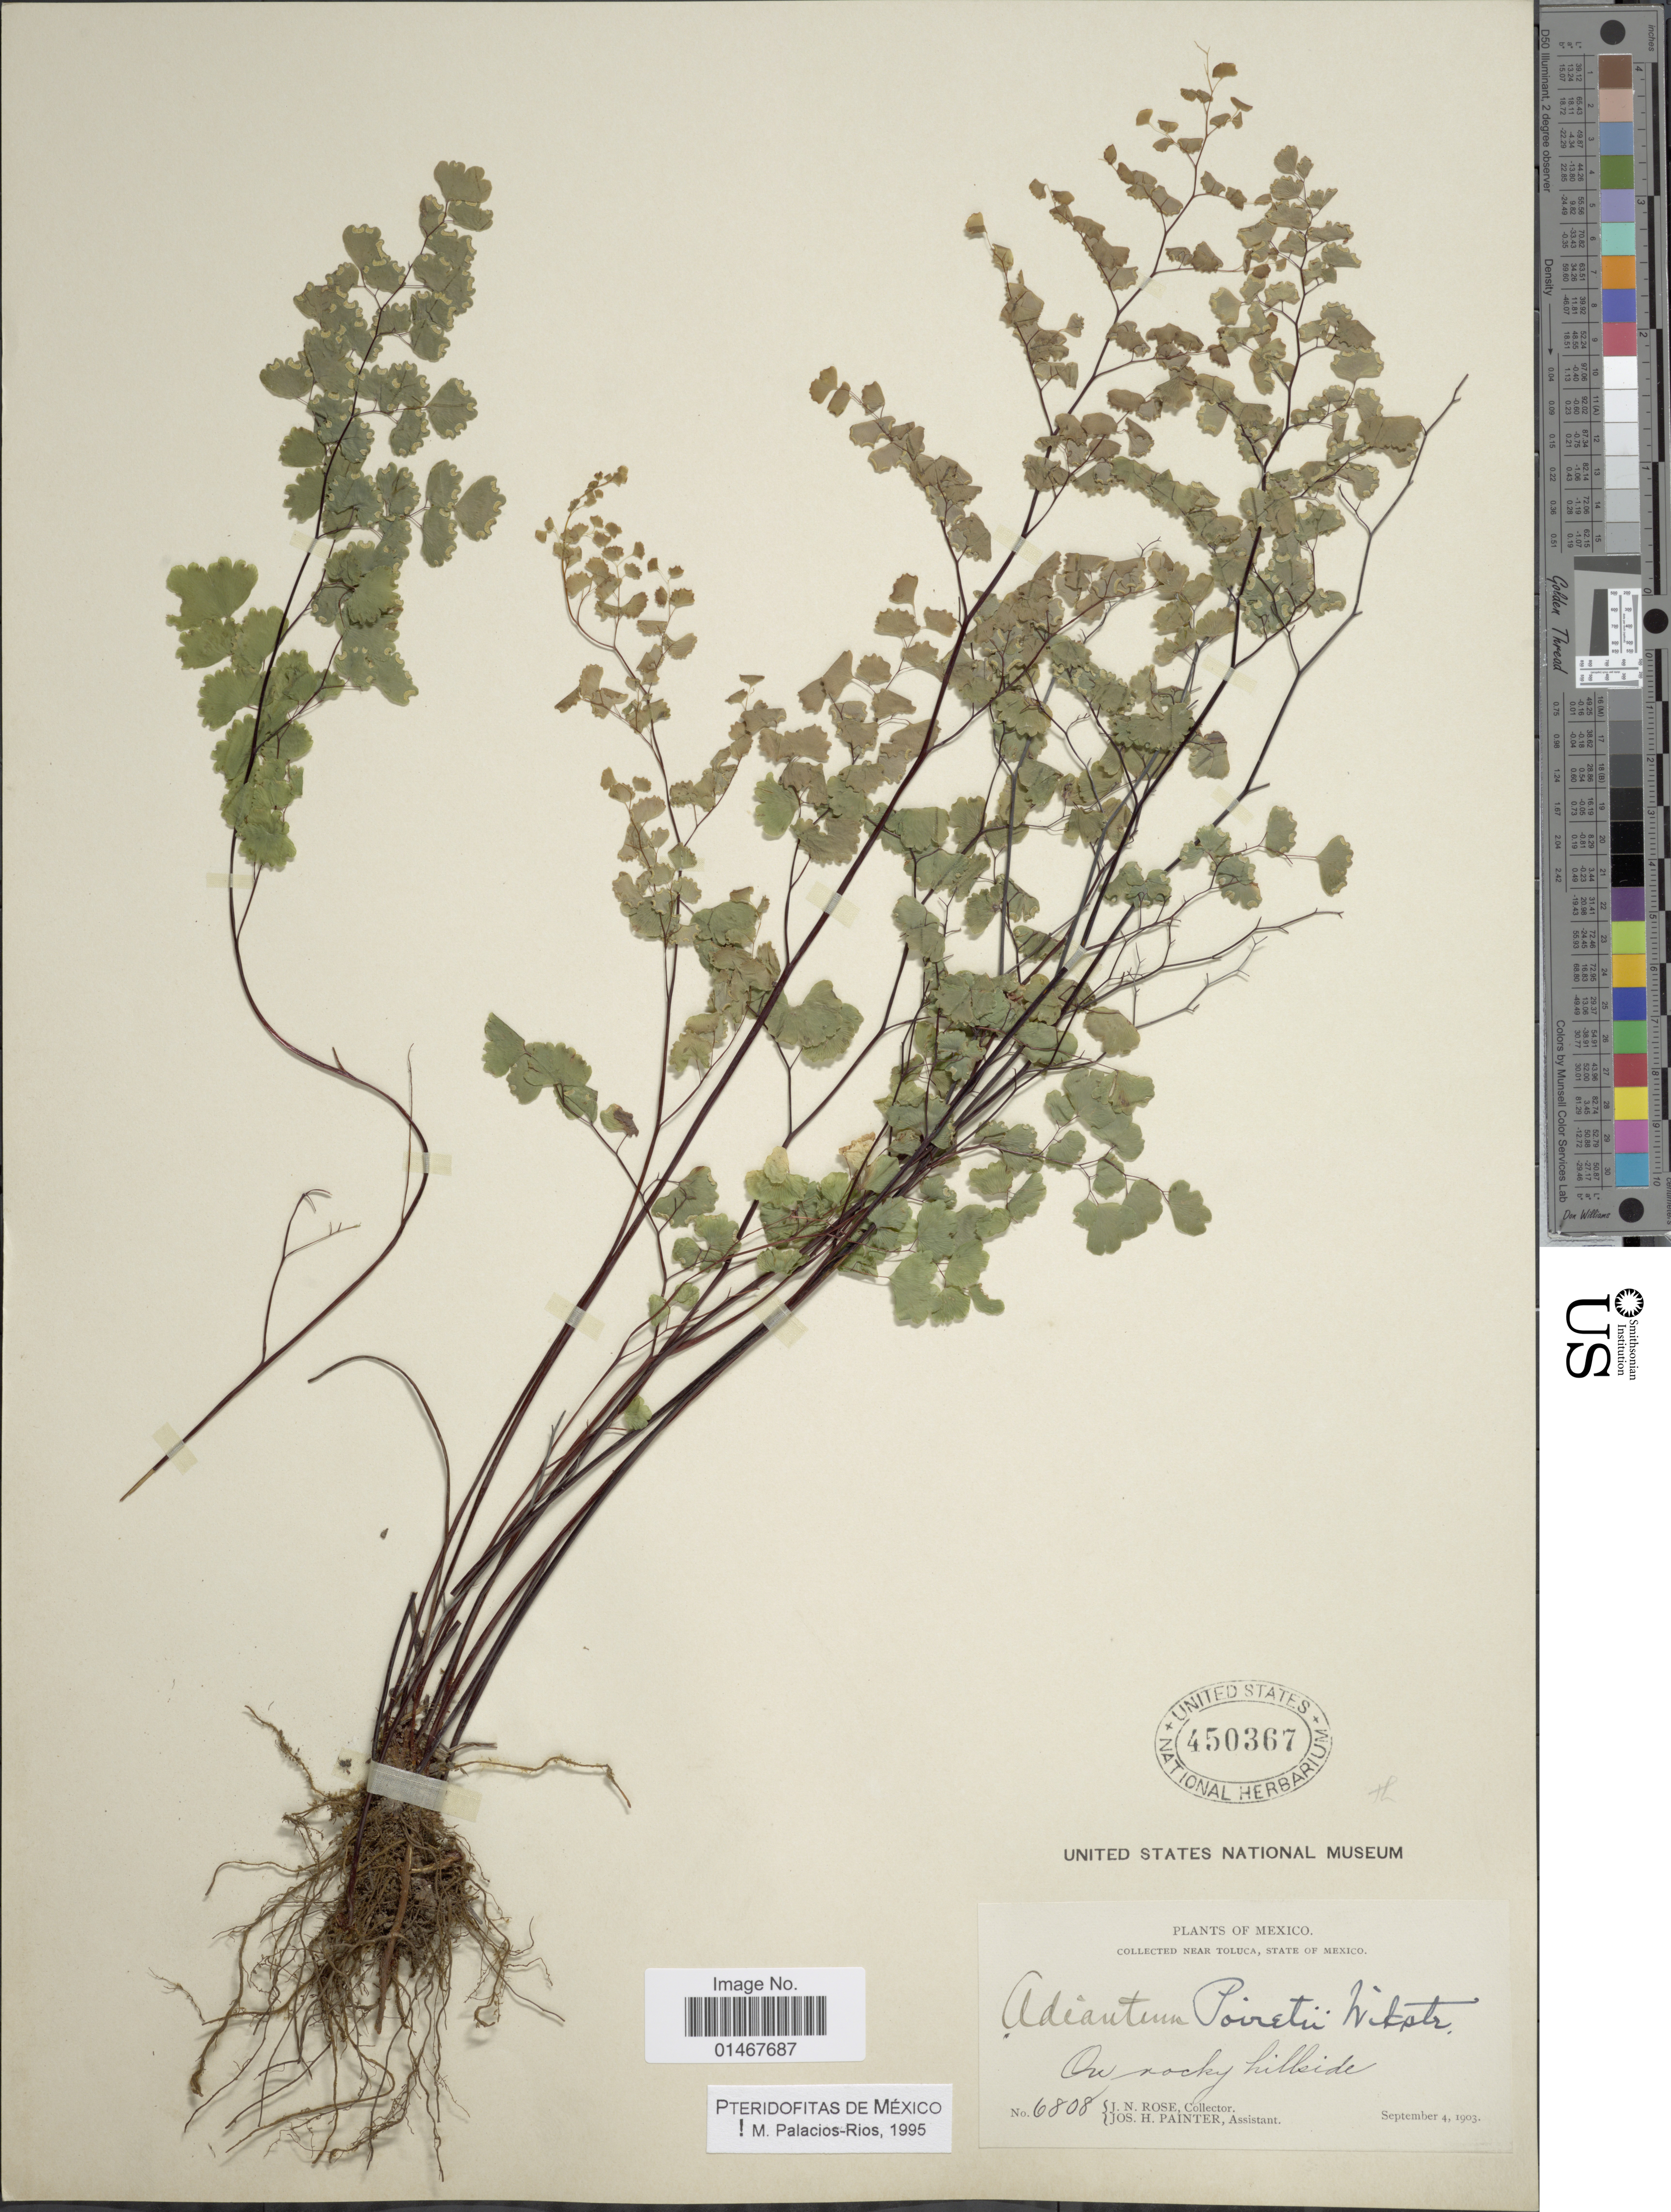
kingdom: Plantae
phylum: Tracheophyta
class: Polypodiopsida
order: Polypodiales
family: Pteridaceae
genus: Adiantum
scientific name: Adiantum poiretii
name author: Wikstr.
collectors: J. N. Rose & J. H. Painter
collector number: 6808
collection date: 1903-09-04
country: Mexico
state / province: México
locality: Near Toluca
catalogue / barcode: US 450367